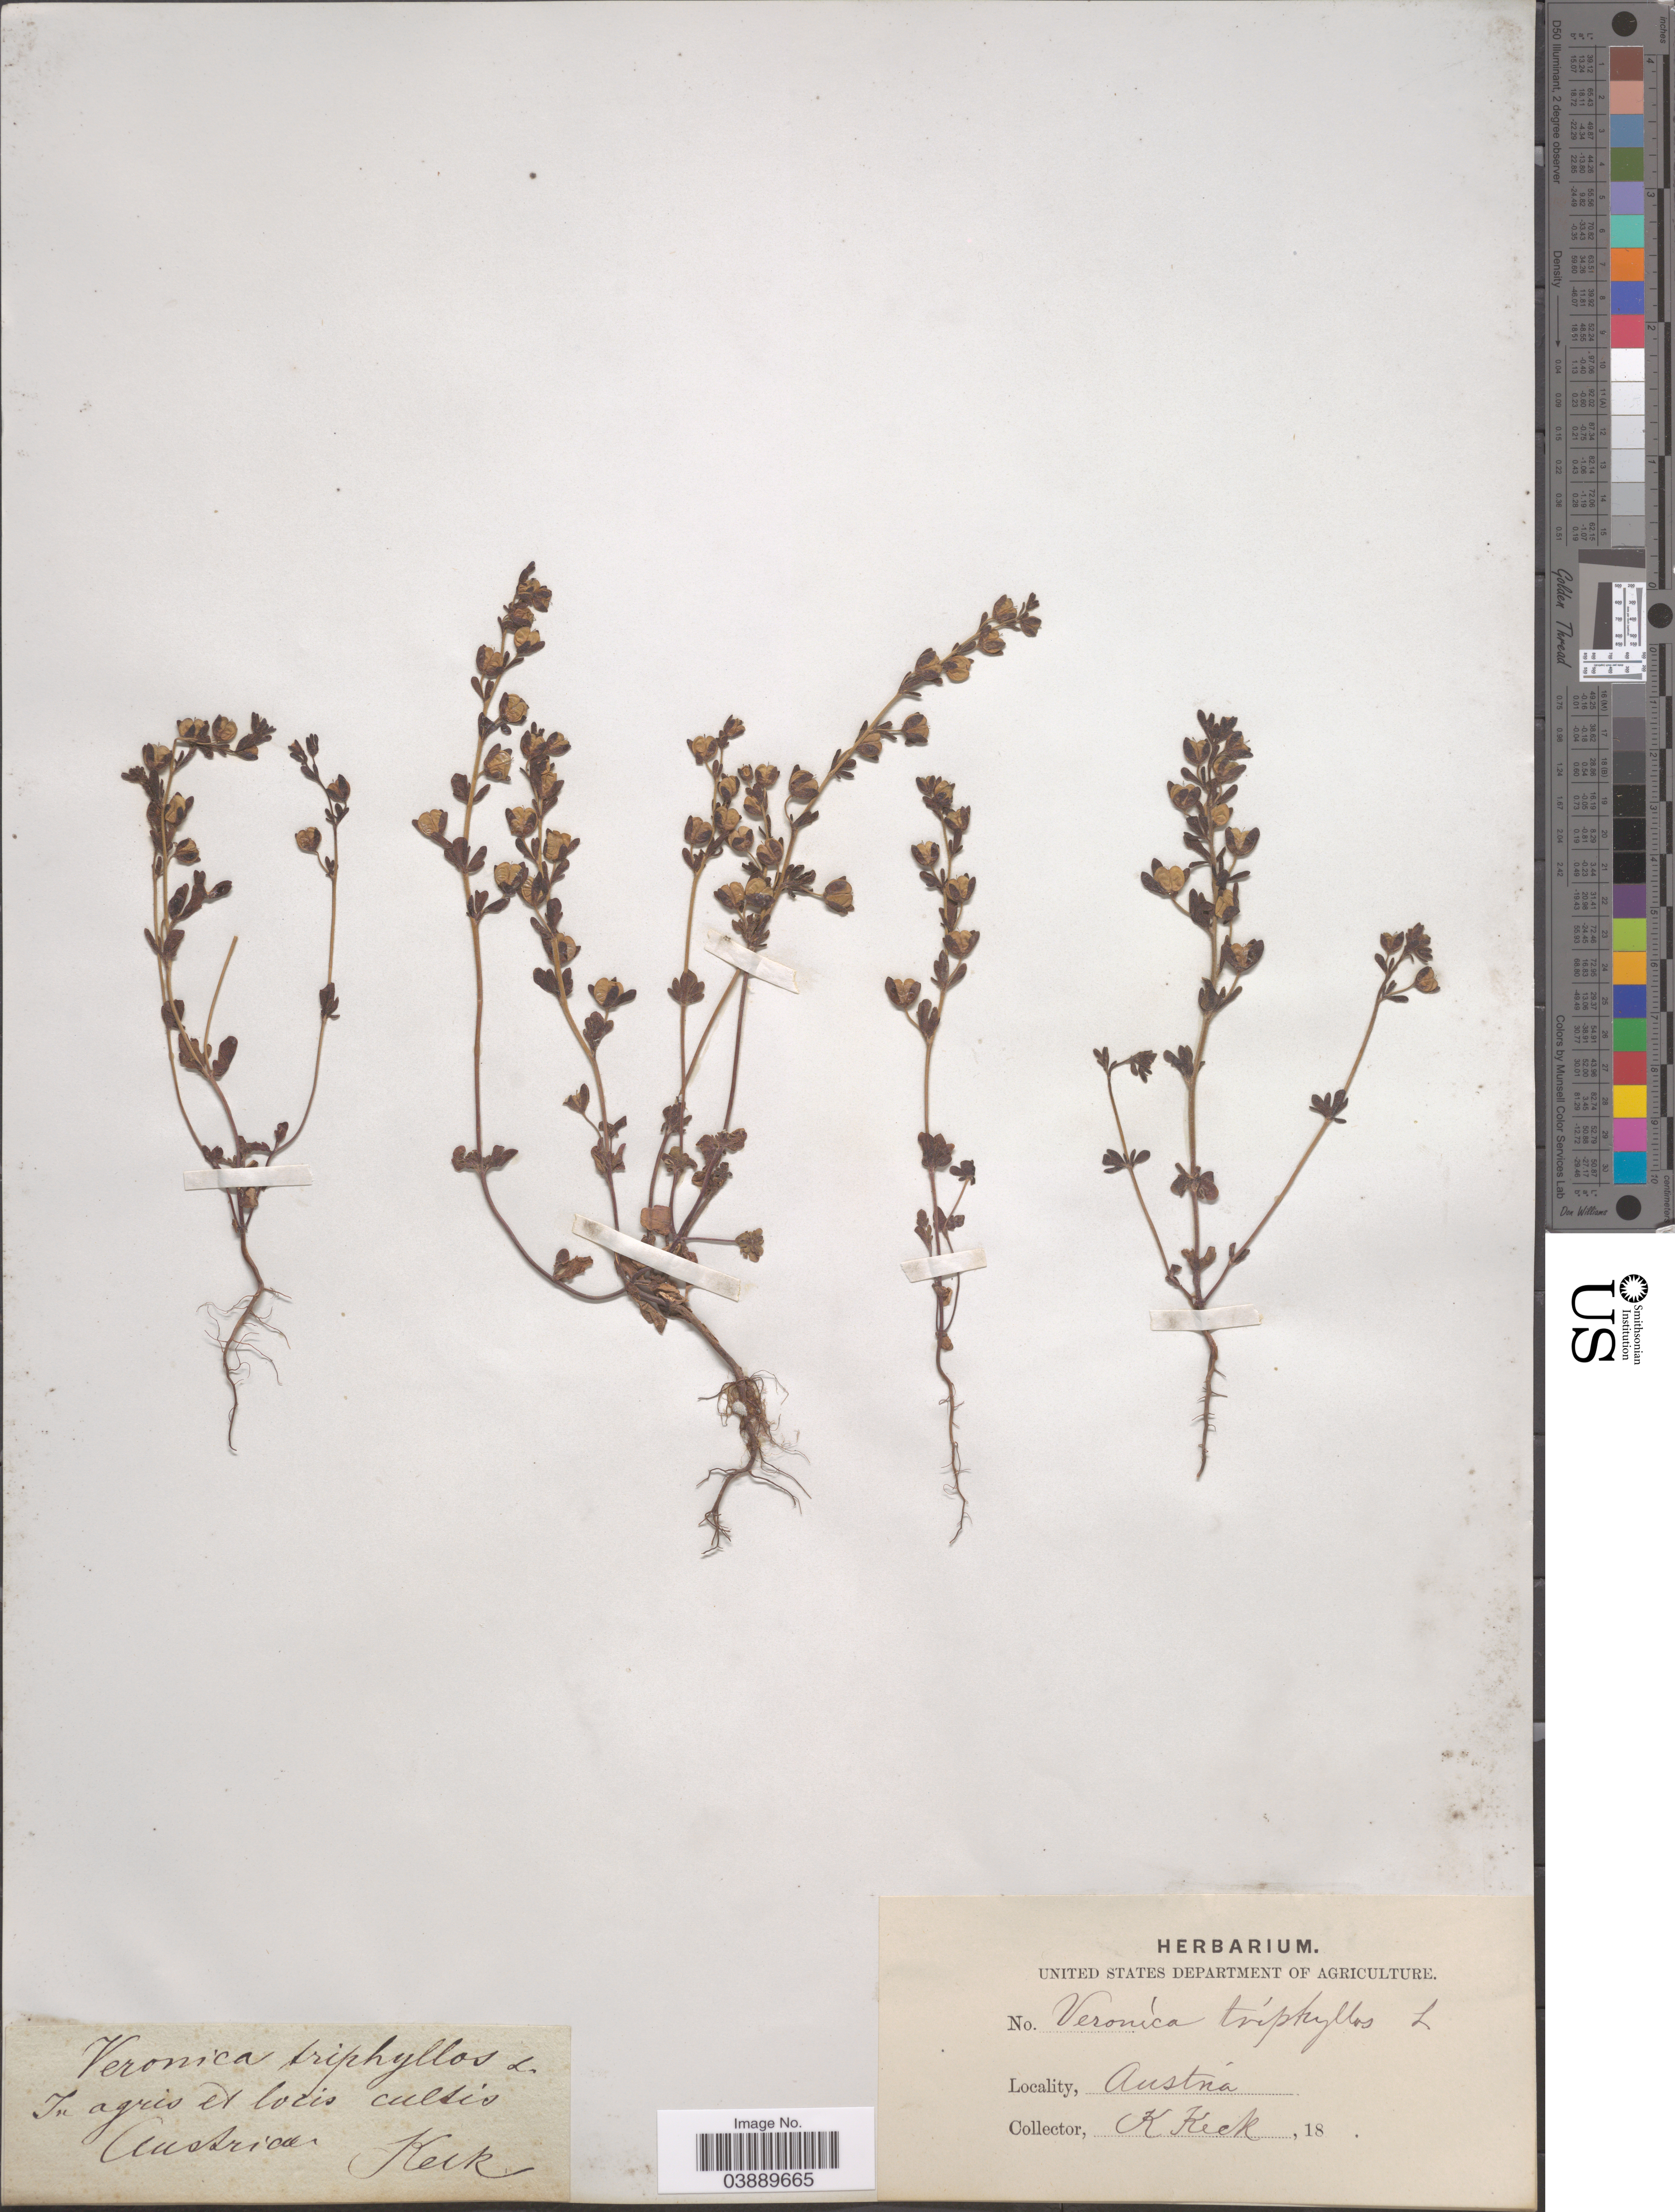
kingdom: Plantae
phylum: Tracheophyta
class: Magnoliopsida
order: Lamiales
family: Plantaginaceae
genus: Veronica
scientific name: Veronica triphyllos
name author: L.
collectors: K. Keck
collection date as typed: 18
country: Austria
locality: In agris et locis cultis Austrica.